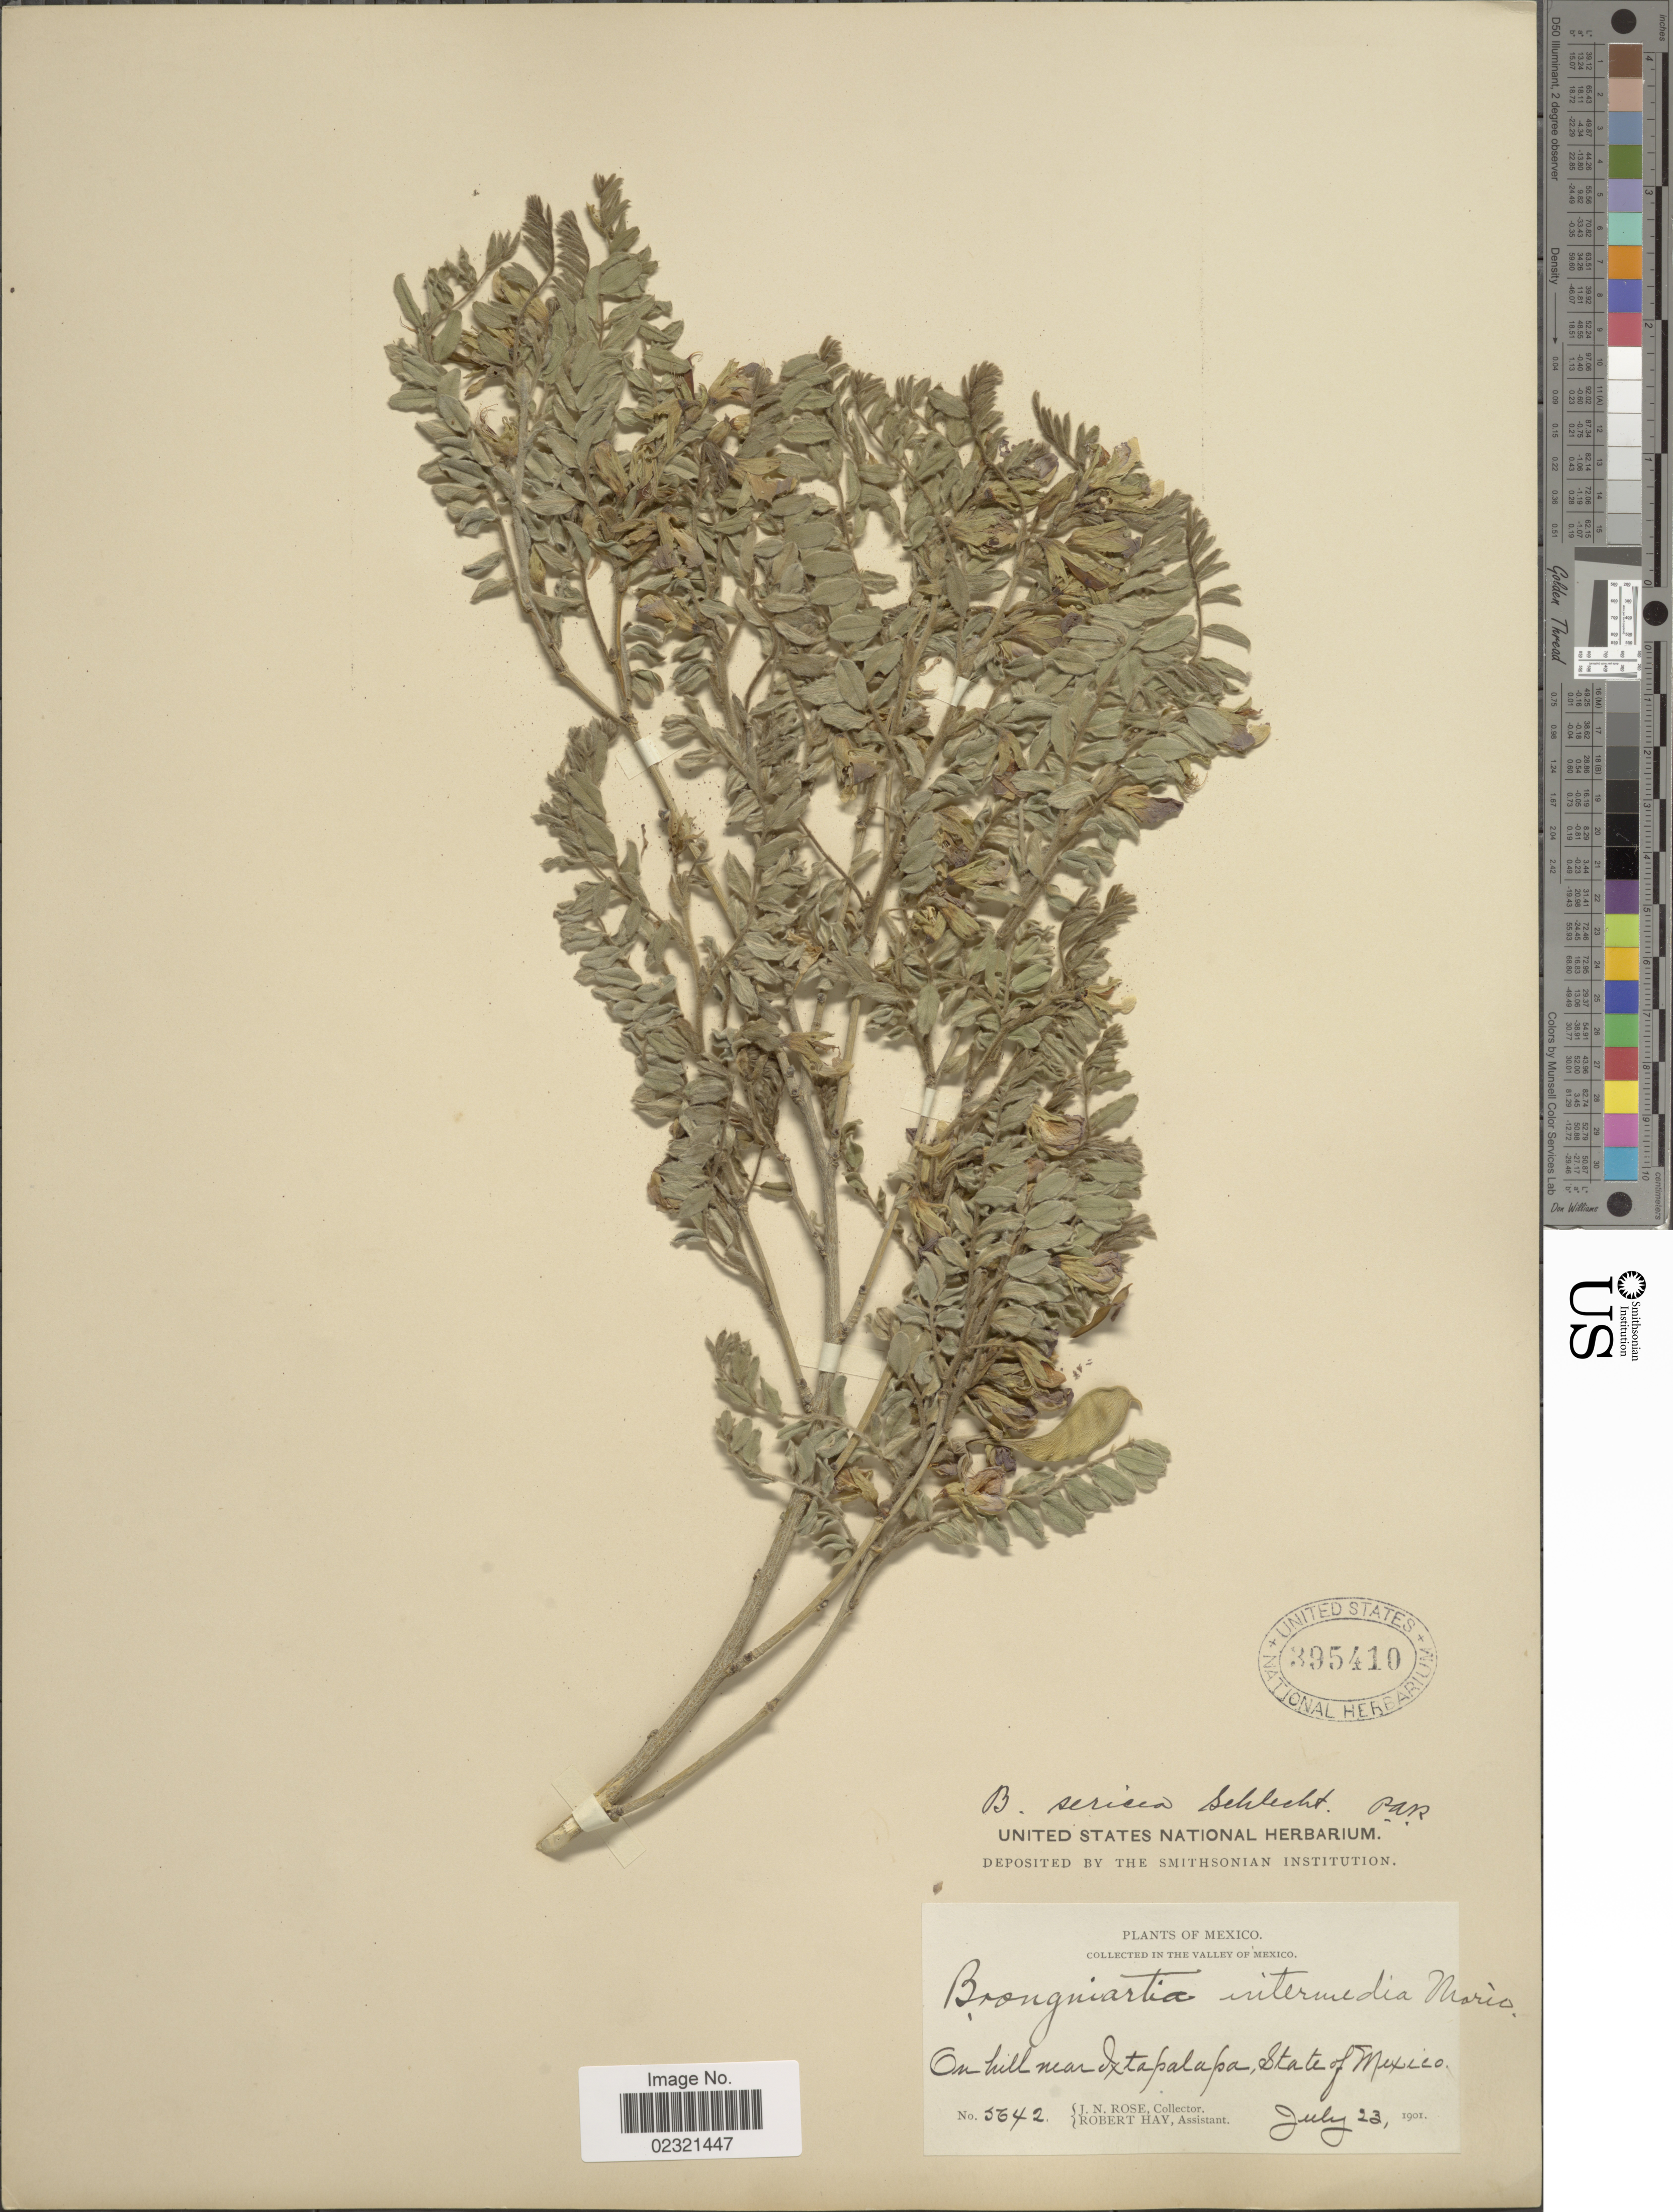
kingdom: Plantae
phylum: Tracheophyta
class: Magnoliopsida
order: Fabales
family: Fabaceae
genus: Brongniartia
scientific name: Brongniartia sericea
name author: Schltdl.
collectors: J. N. Rose & R. H. Hay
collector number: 5642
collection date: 1901-07-23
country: Mexico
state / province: México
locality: The valley of Mexico. On hill near Ixtapalapa.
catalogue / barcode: US 395410